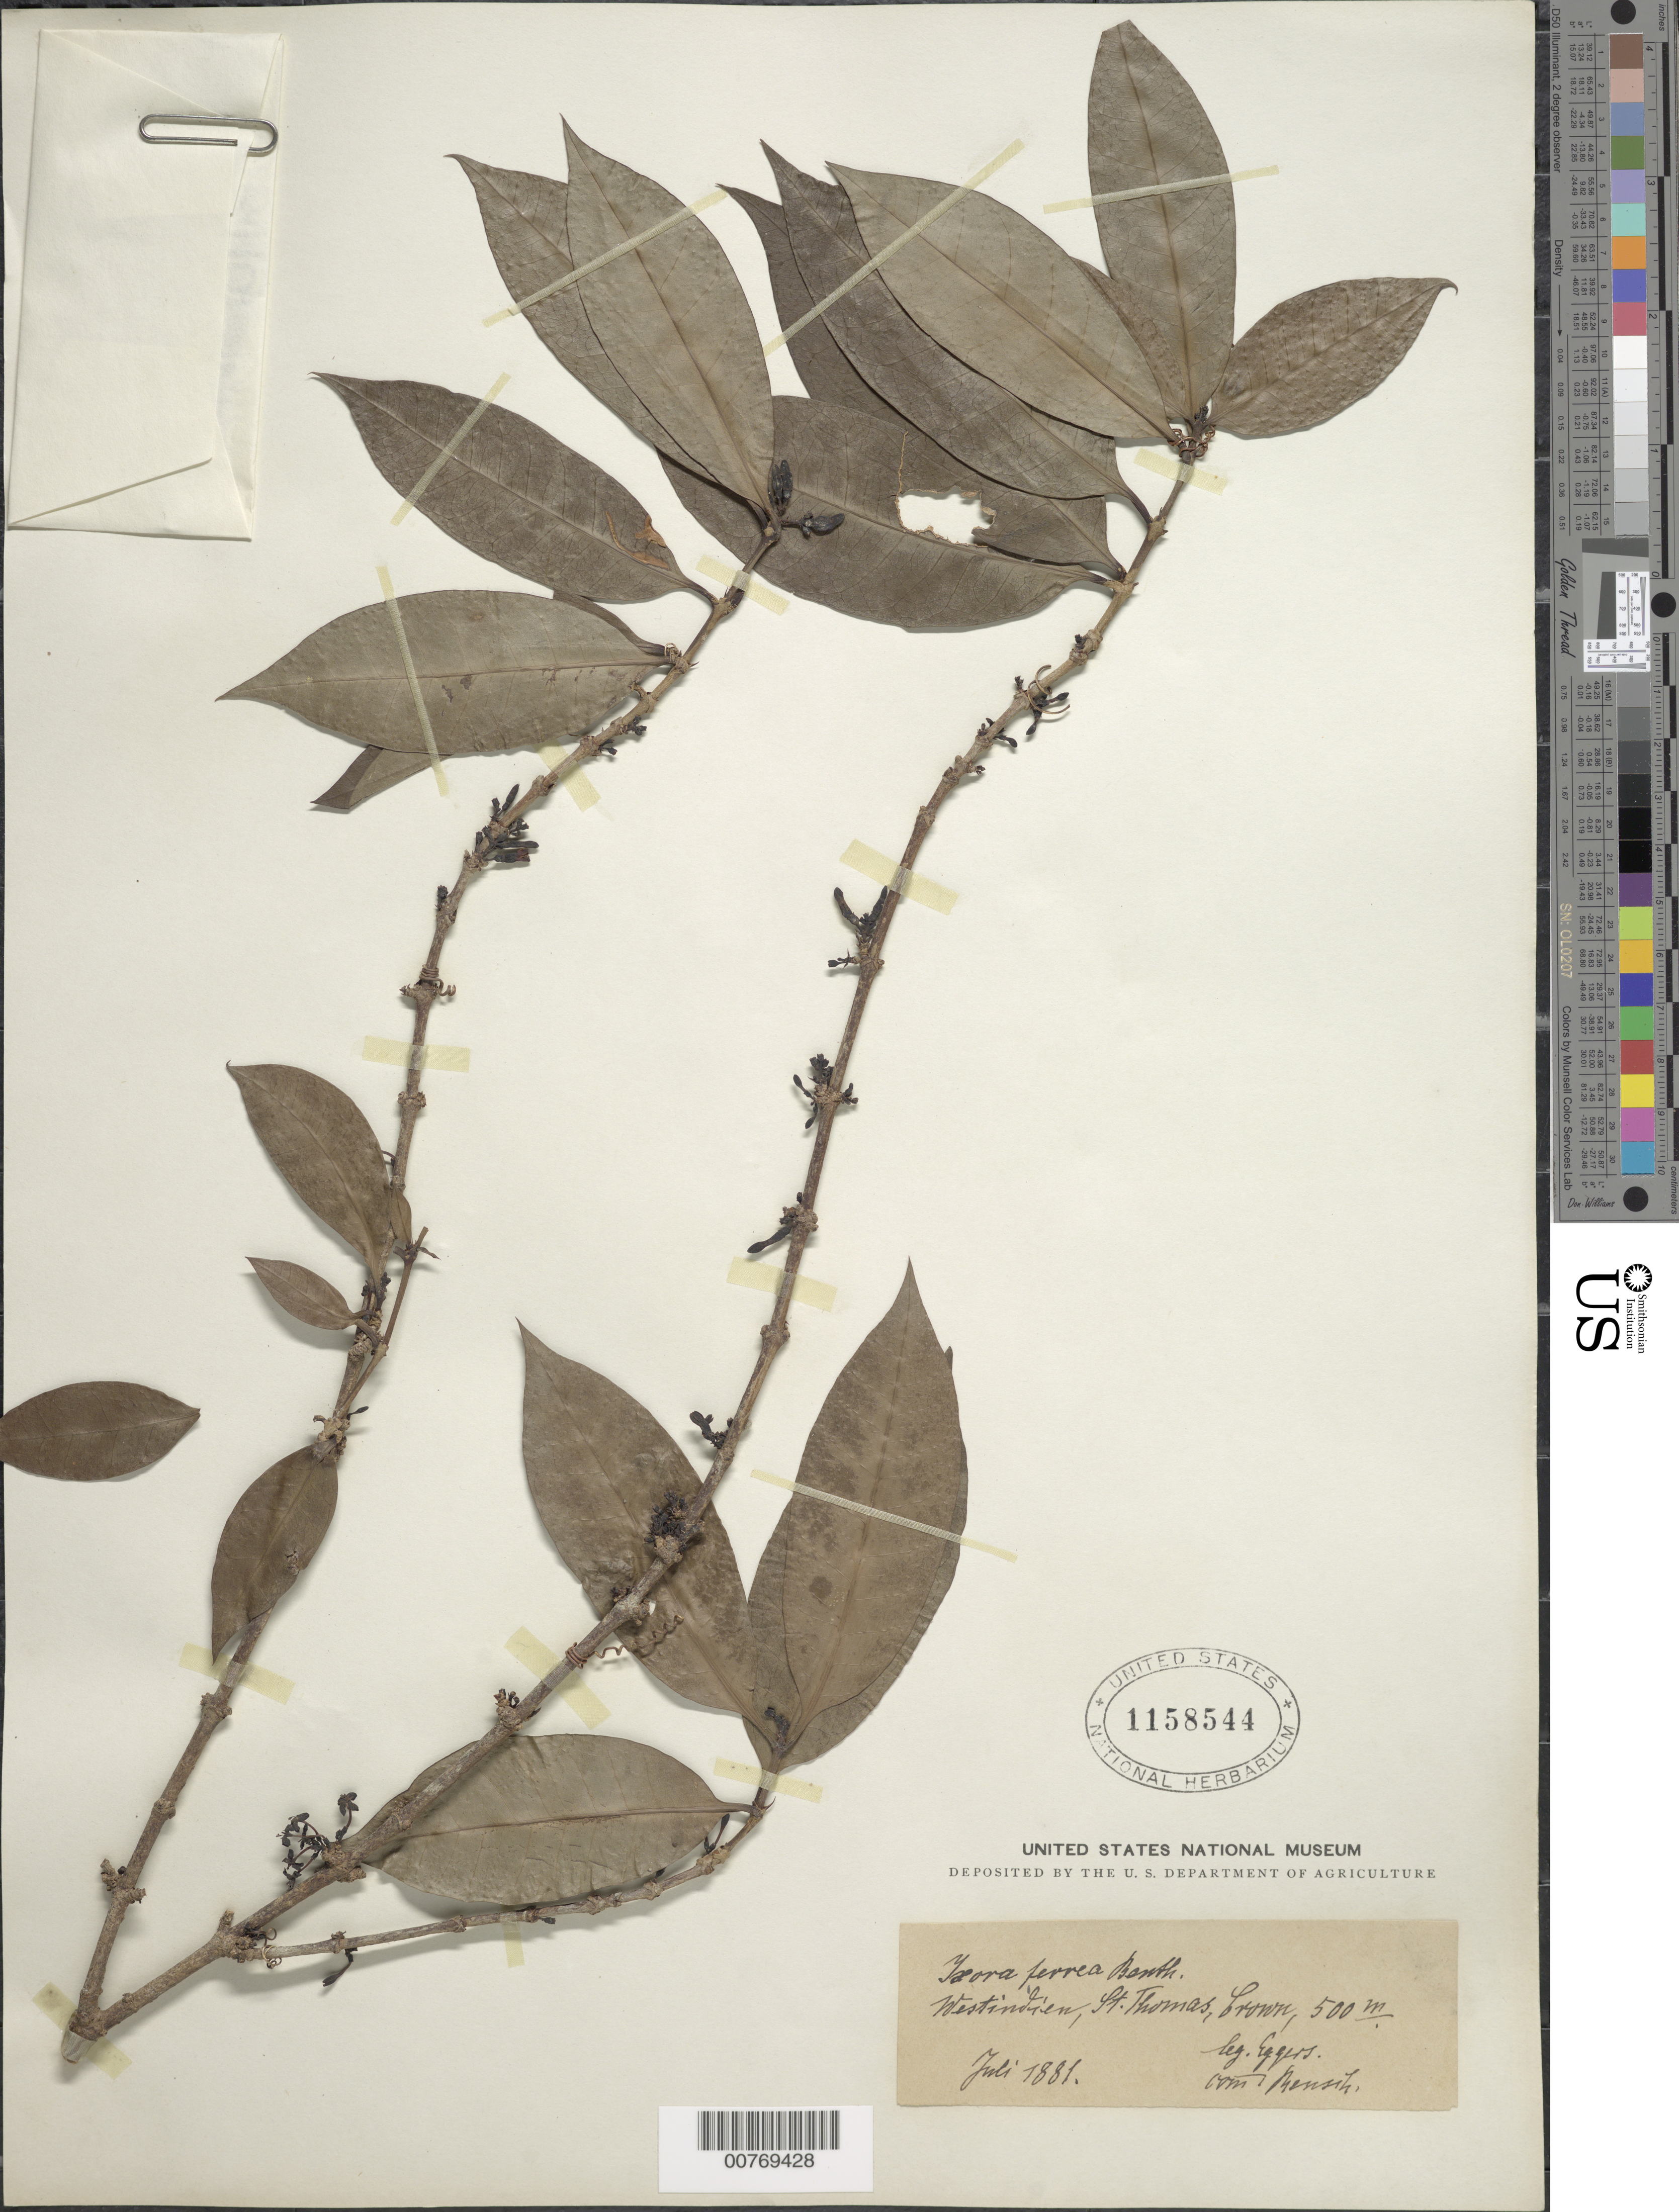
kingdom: Plantae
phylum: Tracheophyta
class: Magnoliopsida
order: Gentianales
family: Rubiaceae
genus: Ixora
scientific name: Ixora ferrea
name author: (Jacq.) Benth.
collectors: H. F. A. von Eggers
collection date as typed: Jul 1881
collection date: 1881-07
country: U.S. Virgin Islands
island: St. Thomas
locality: Crown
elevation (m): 500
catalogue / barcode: US 1158544